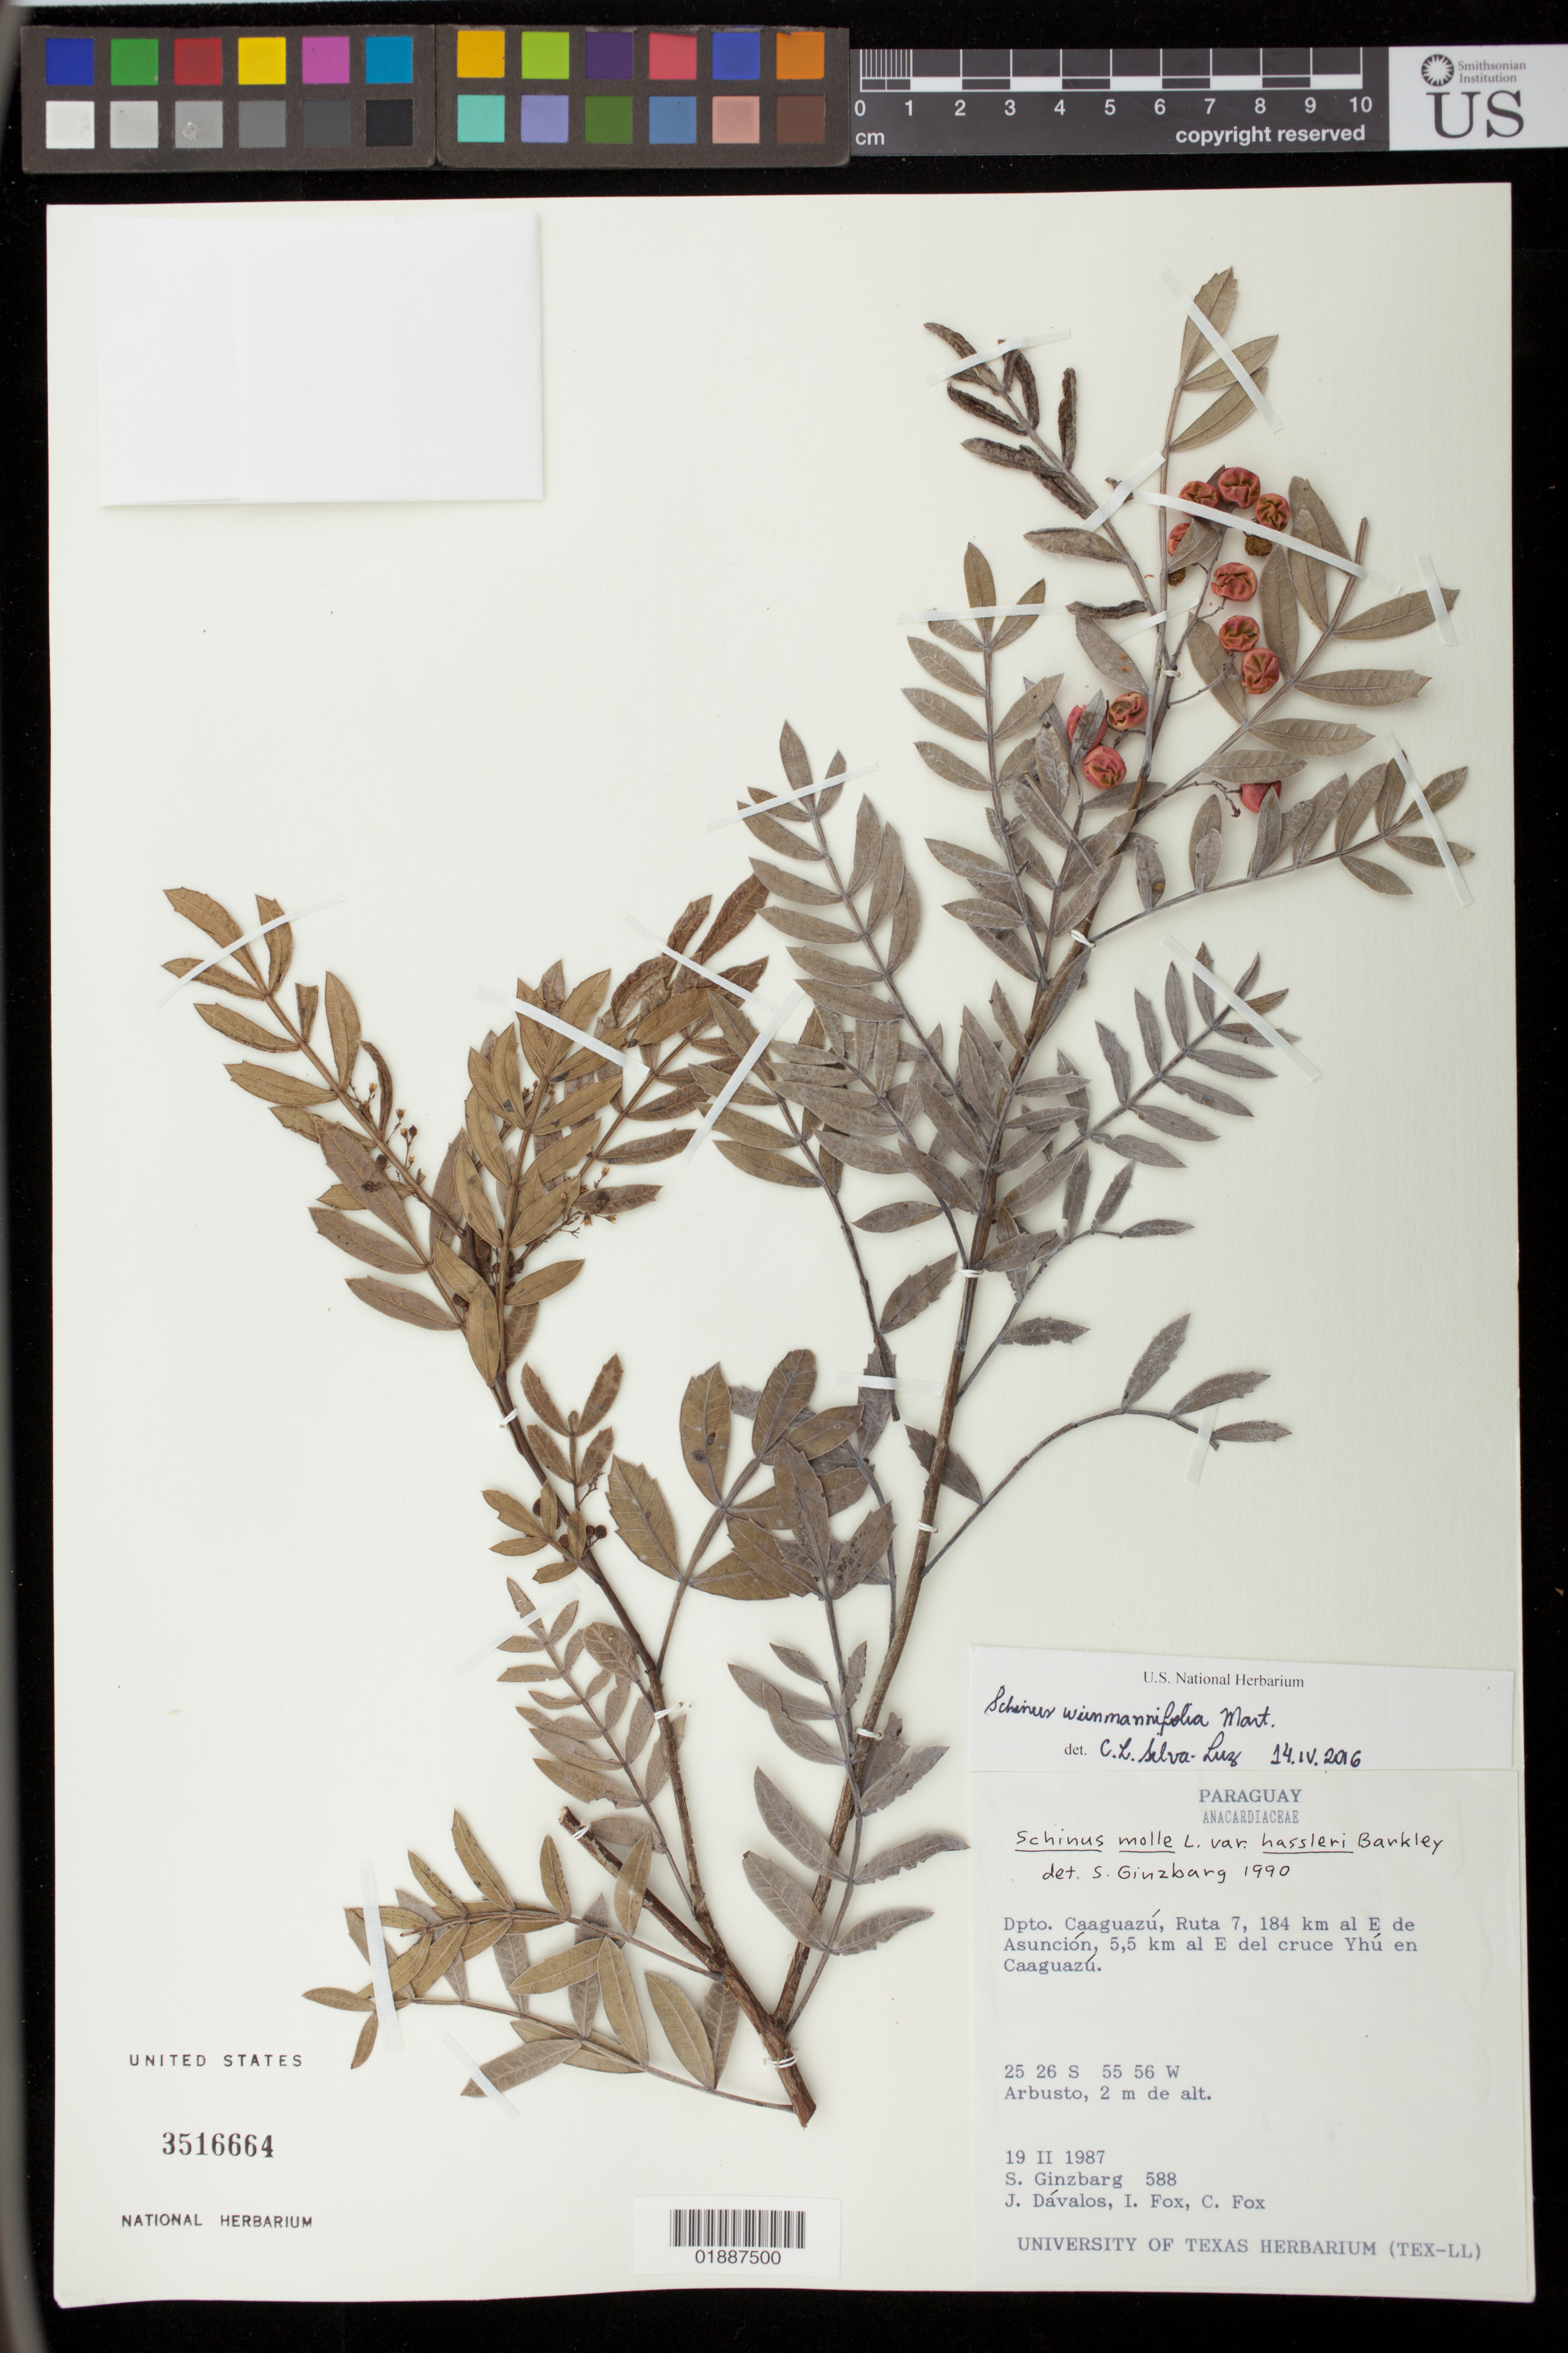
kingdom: Plantae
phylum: Tracheophyta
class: Magnoliopsida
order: Sapindales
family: Anacardiaceae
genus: Schinus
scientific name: Schinus weinmannifolia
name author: Engl.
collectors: S. Ginzbarg, J. Dávalos, I. Fox & C. Fox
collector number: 588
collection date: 1987-02-19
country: Paraguay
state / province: Caaguazu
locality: Ruta 7, 184km al E de Asunción, 5,5km al E del cruce Yhú en Caaguazú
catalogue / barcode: US 3516664